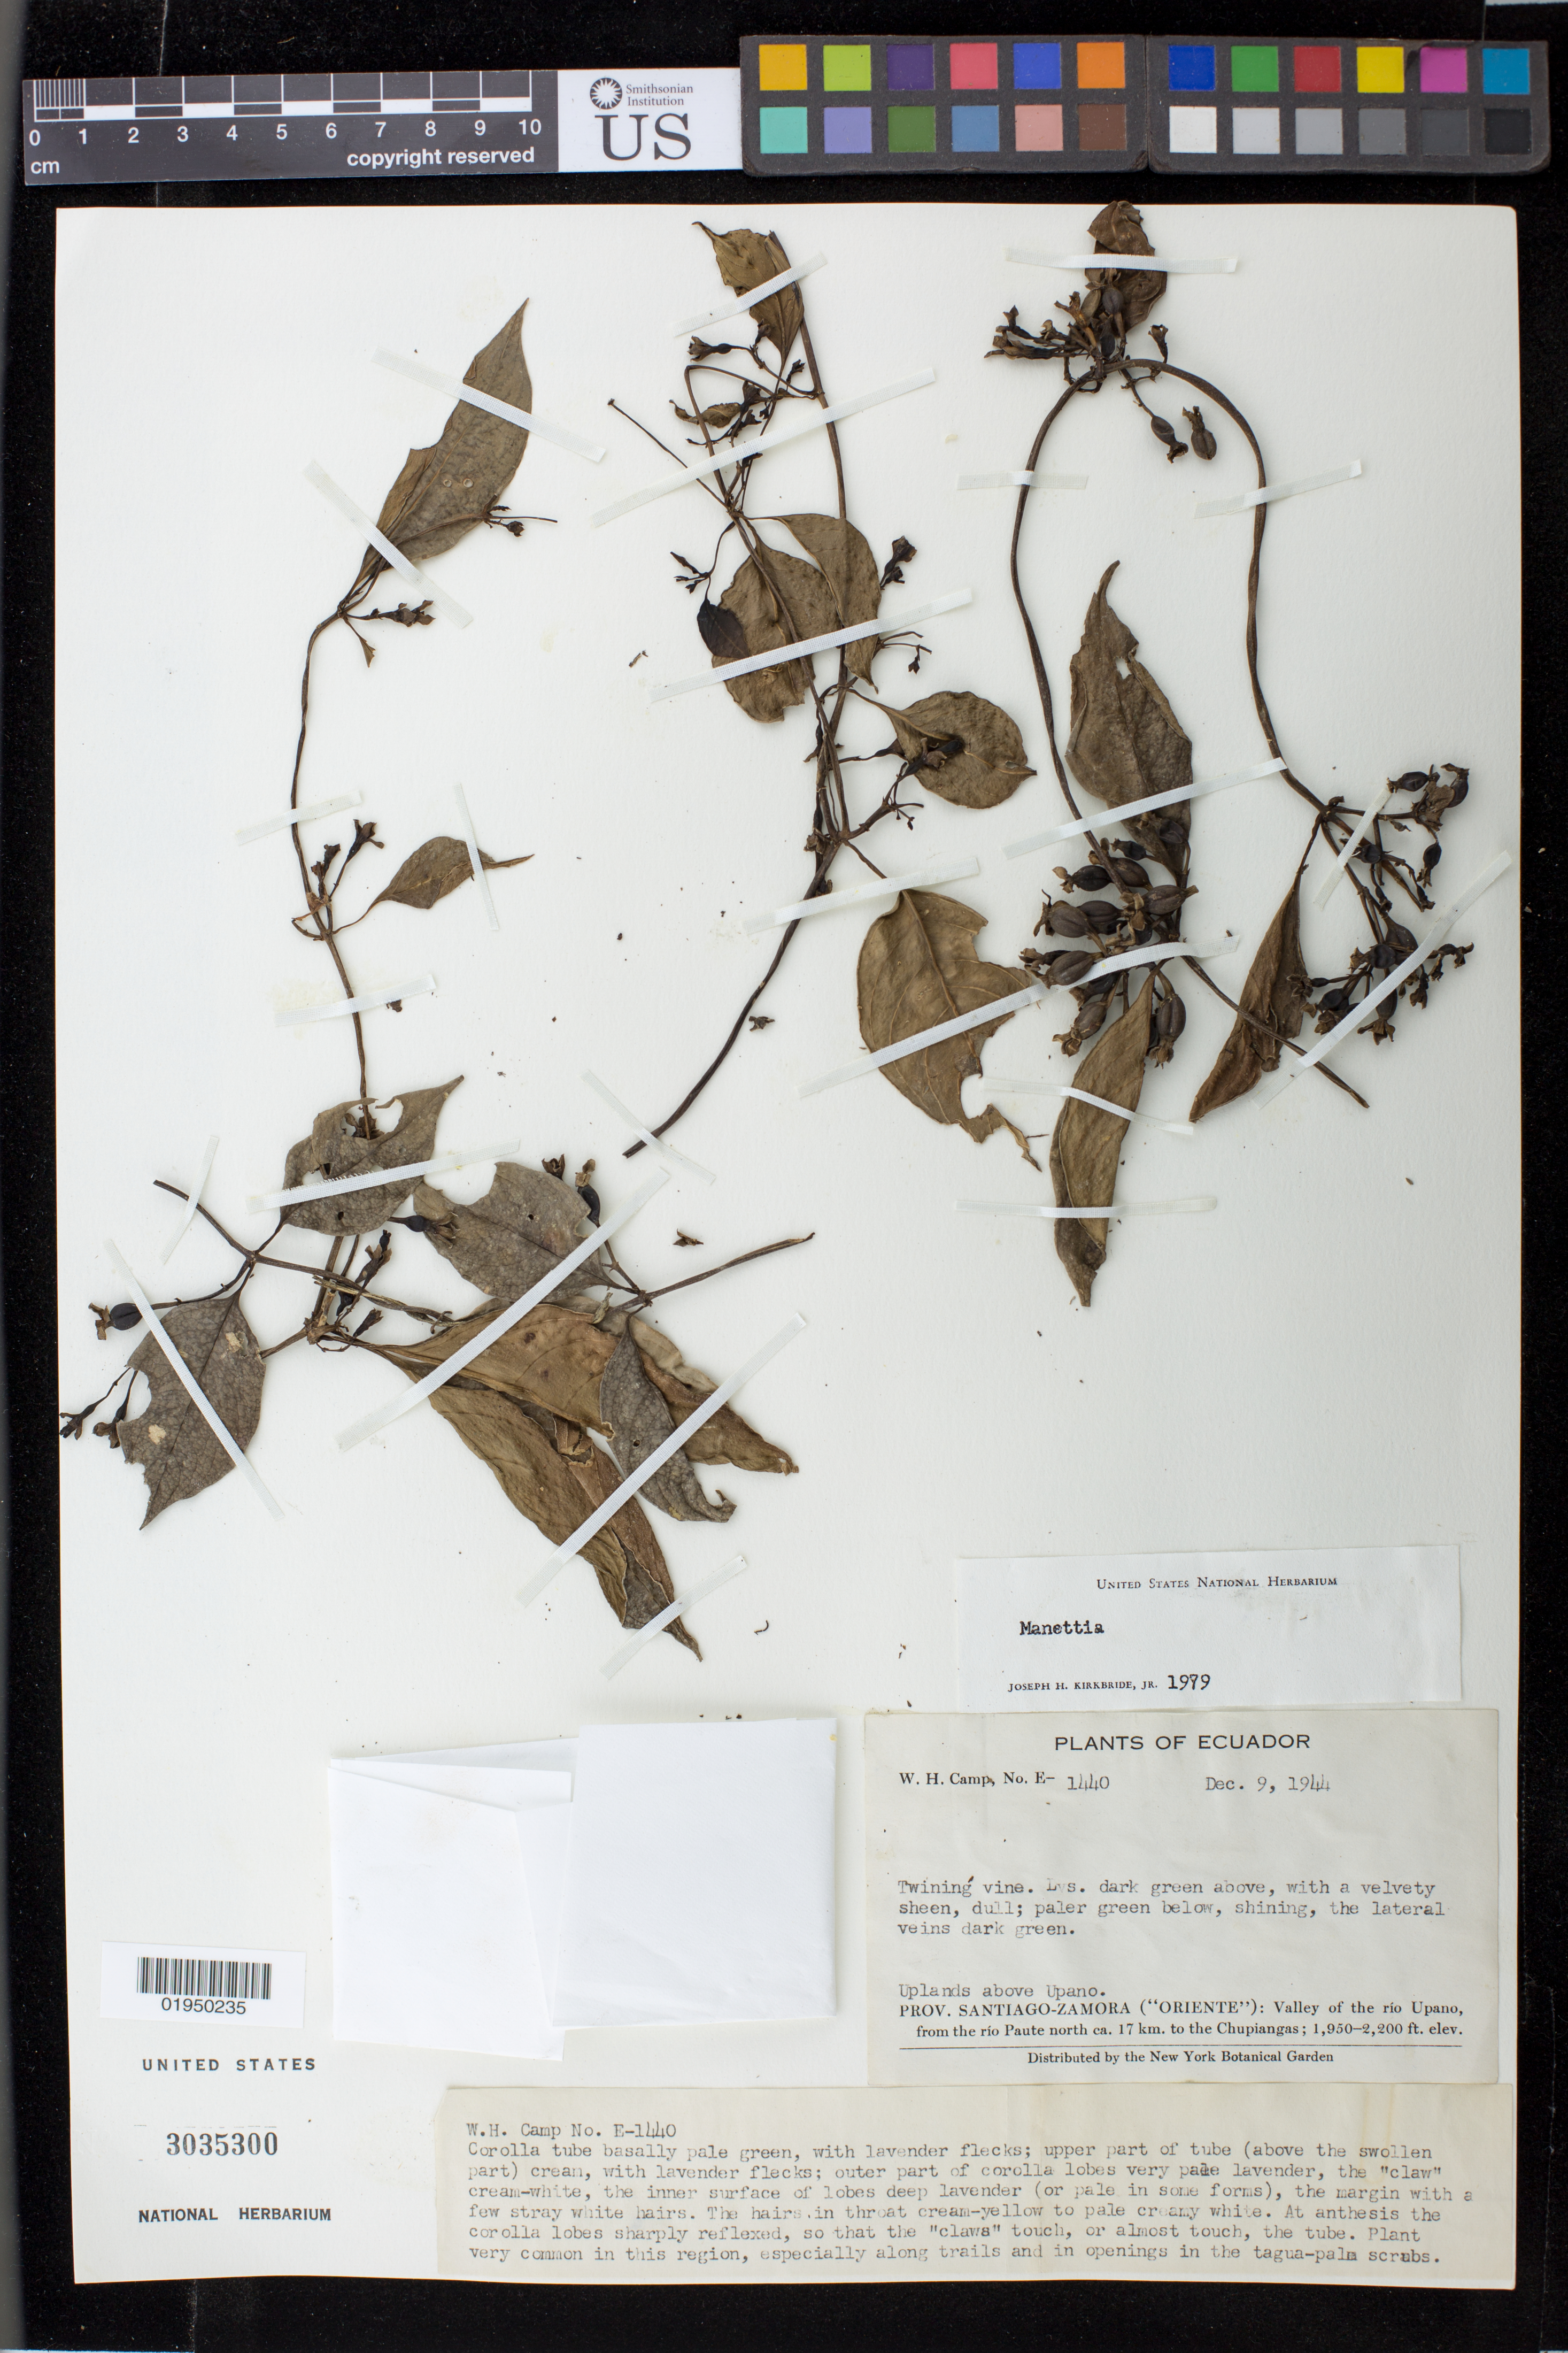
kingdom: Plantae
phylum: Tracheophyta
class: Magnoliopsida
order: Gentianales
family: Rubiaceae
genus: Manettia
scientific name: Manettia sp.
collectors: W. H. Camp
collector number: E-1440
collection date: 1944-12-09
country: Ecuador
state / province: Morona-Santiago / Zamora-Chinchipe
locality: ("Oriente"): Valley of the rio Upano, from the rio Pute north ca. 17 km. to the Chupiangas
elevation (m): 594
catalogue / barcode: US 3035300